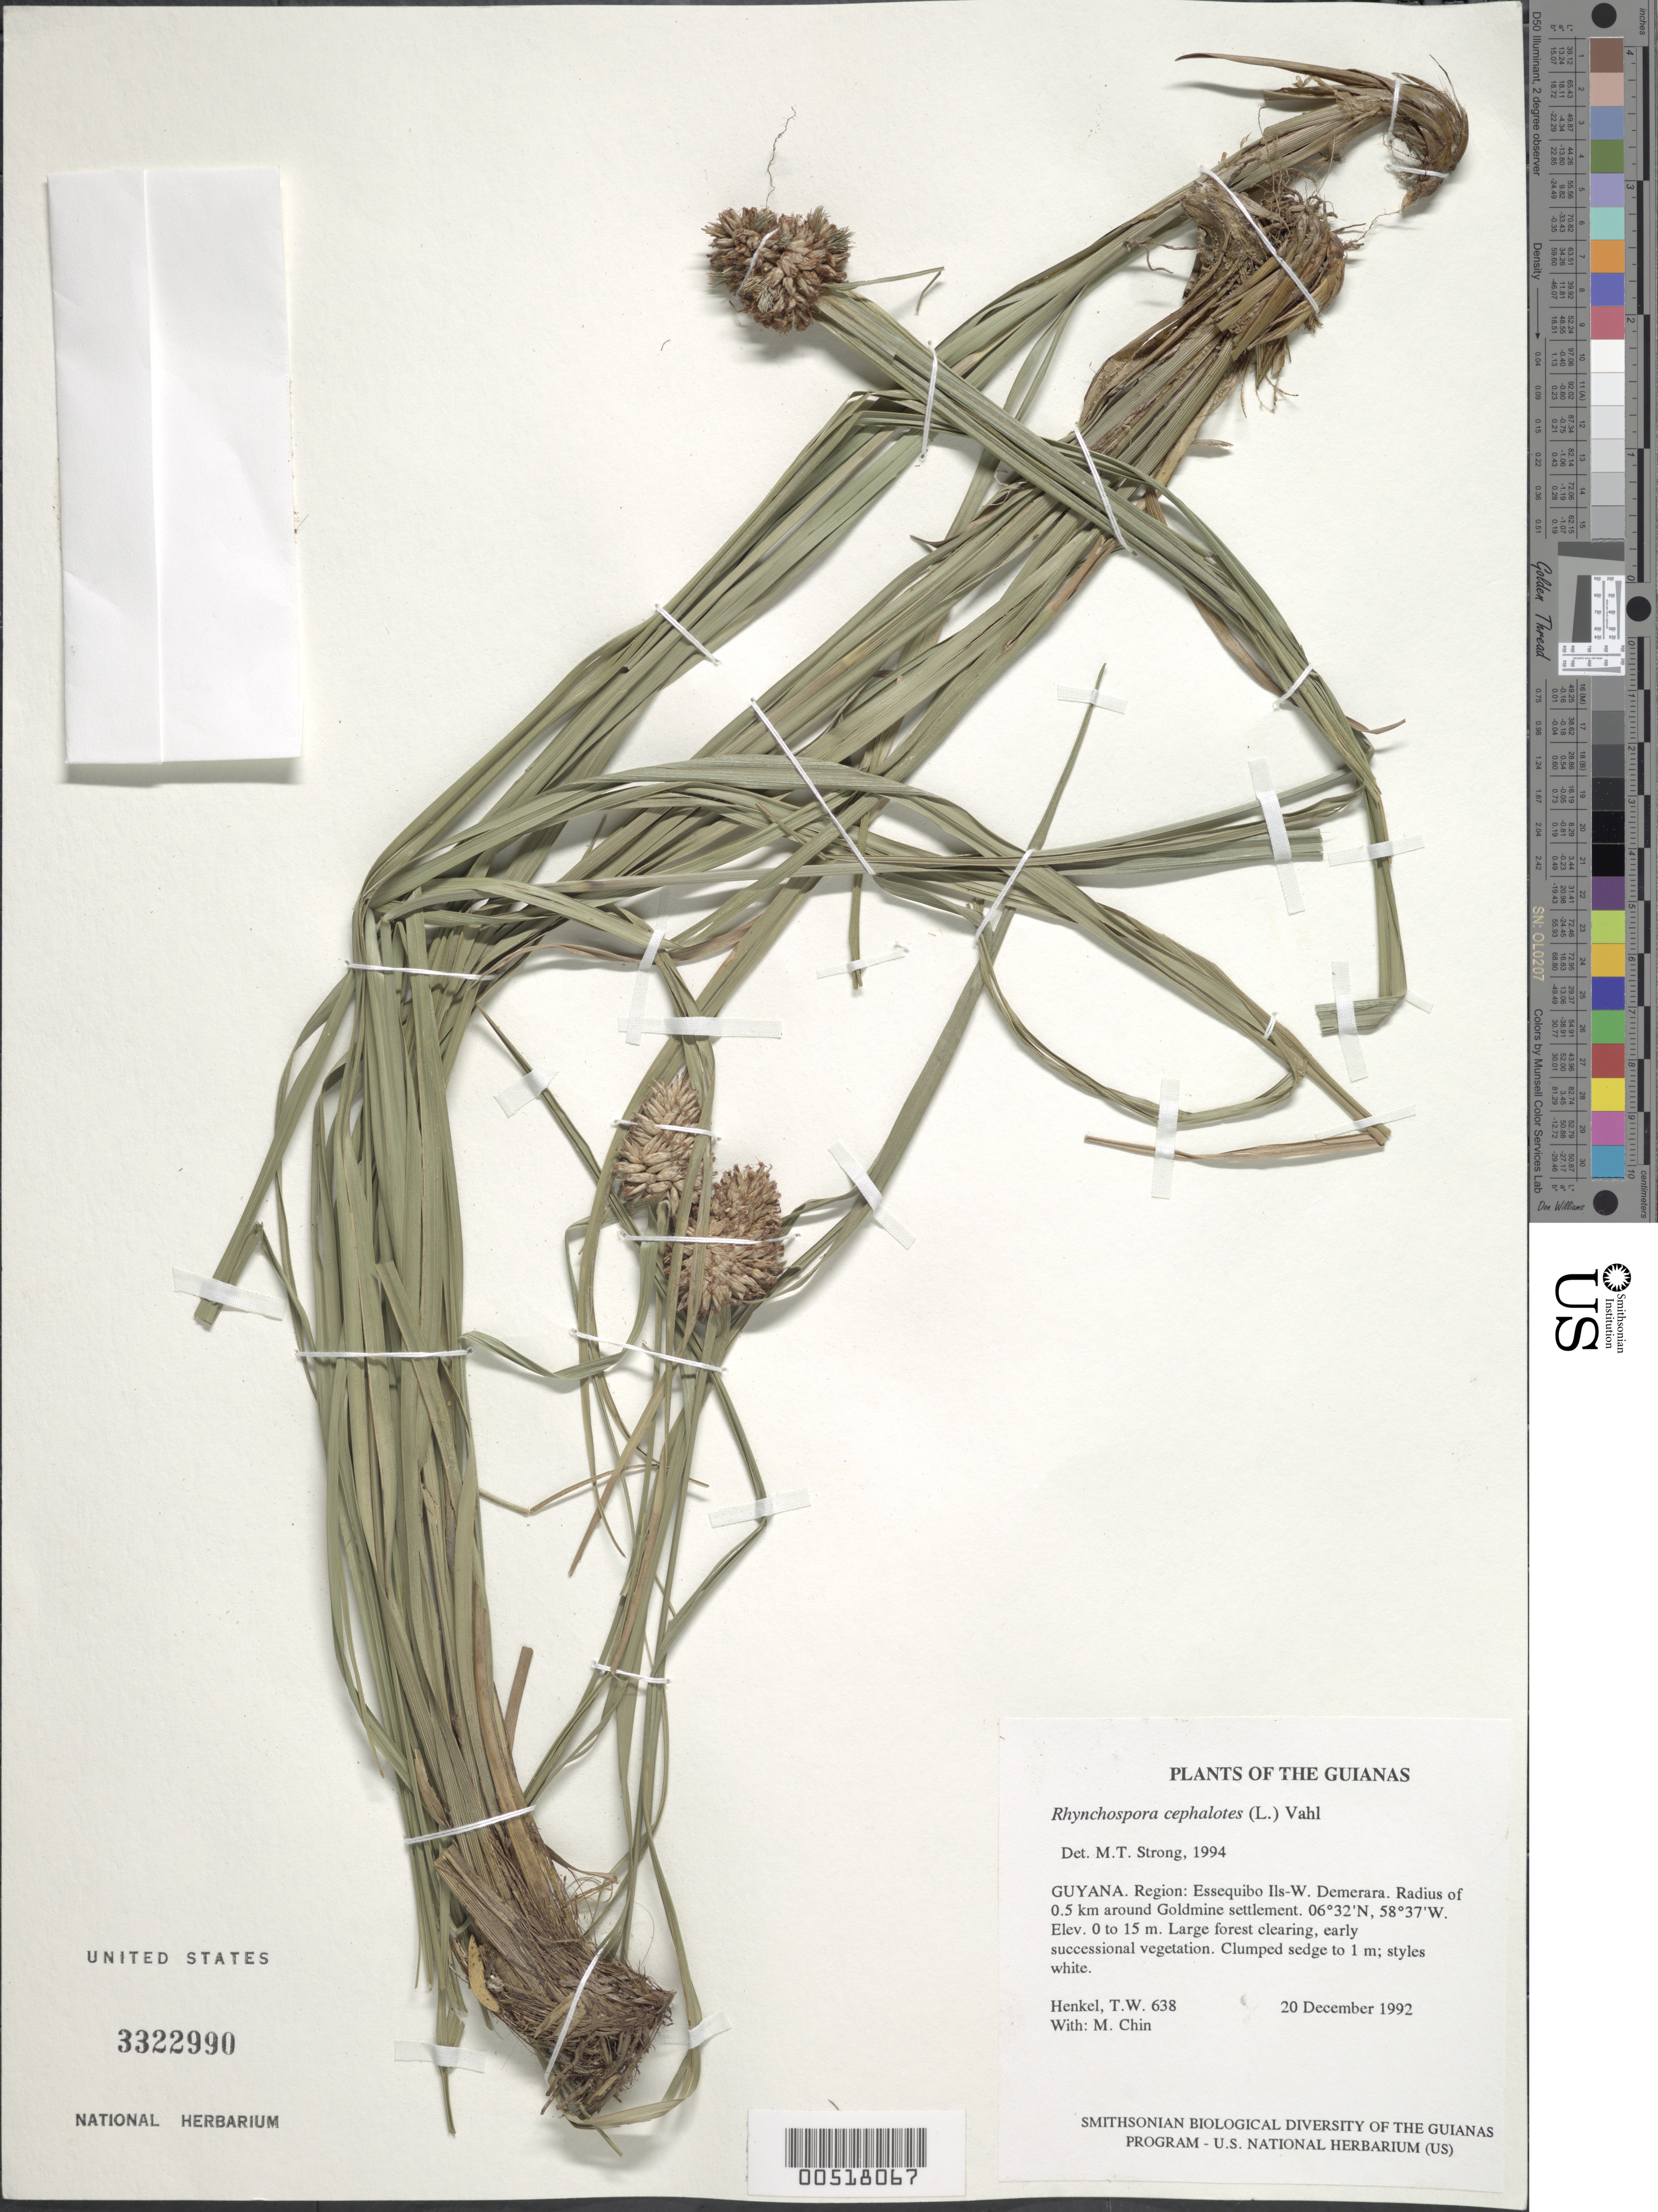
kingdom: Plantae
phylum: Tracheophyta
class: Liliopsida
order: Poales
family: Cyperaceae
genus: Rhynchospora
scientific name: Rhynchospora cephalotes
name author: (L.) Vahl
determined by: Strong, M. T., (US), Smithsonian Institution - National Museum of Natural History (UNITED STATES)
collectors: T. Henkel & M. Chin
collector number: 638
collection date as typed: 20 December 1992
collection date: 1992-12-20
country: Guyana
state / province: Essequibo Isl-W. Demerara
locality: Radius of 0.5 km around Goldmine settlement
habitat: Large forest clearing, early successional vegetation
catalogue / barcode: US 3322990